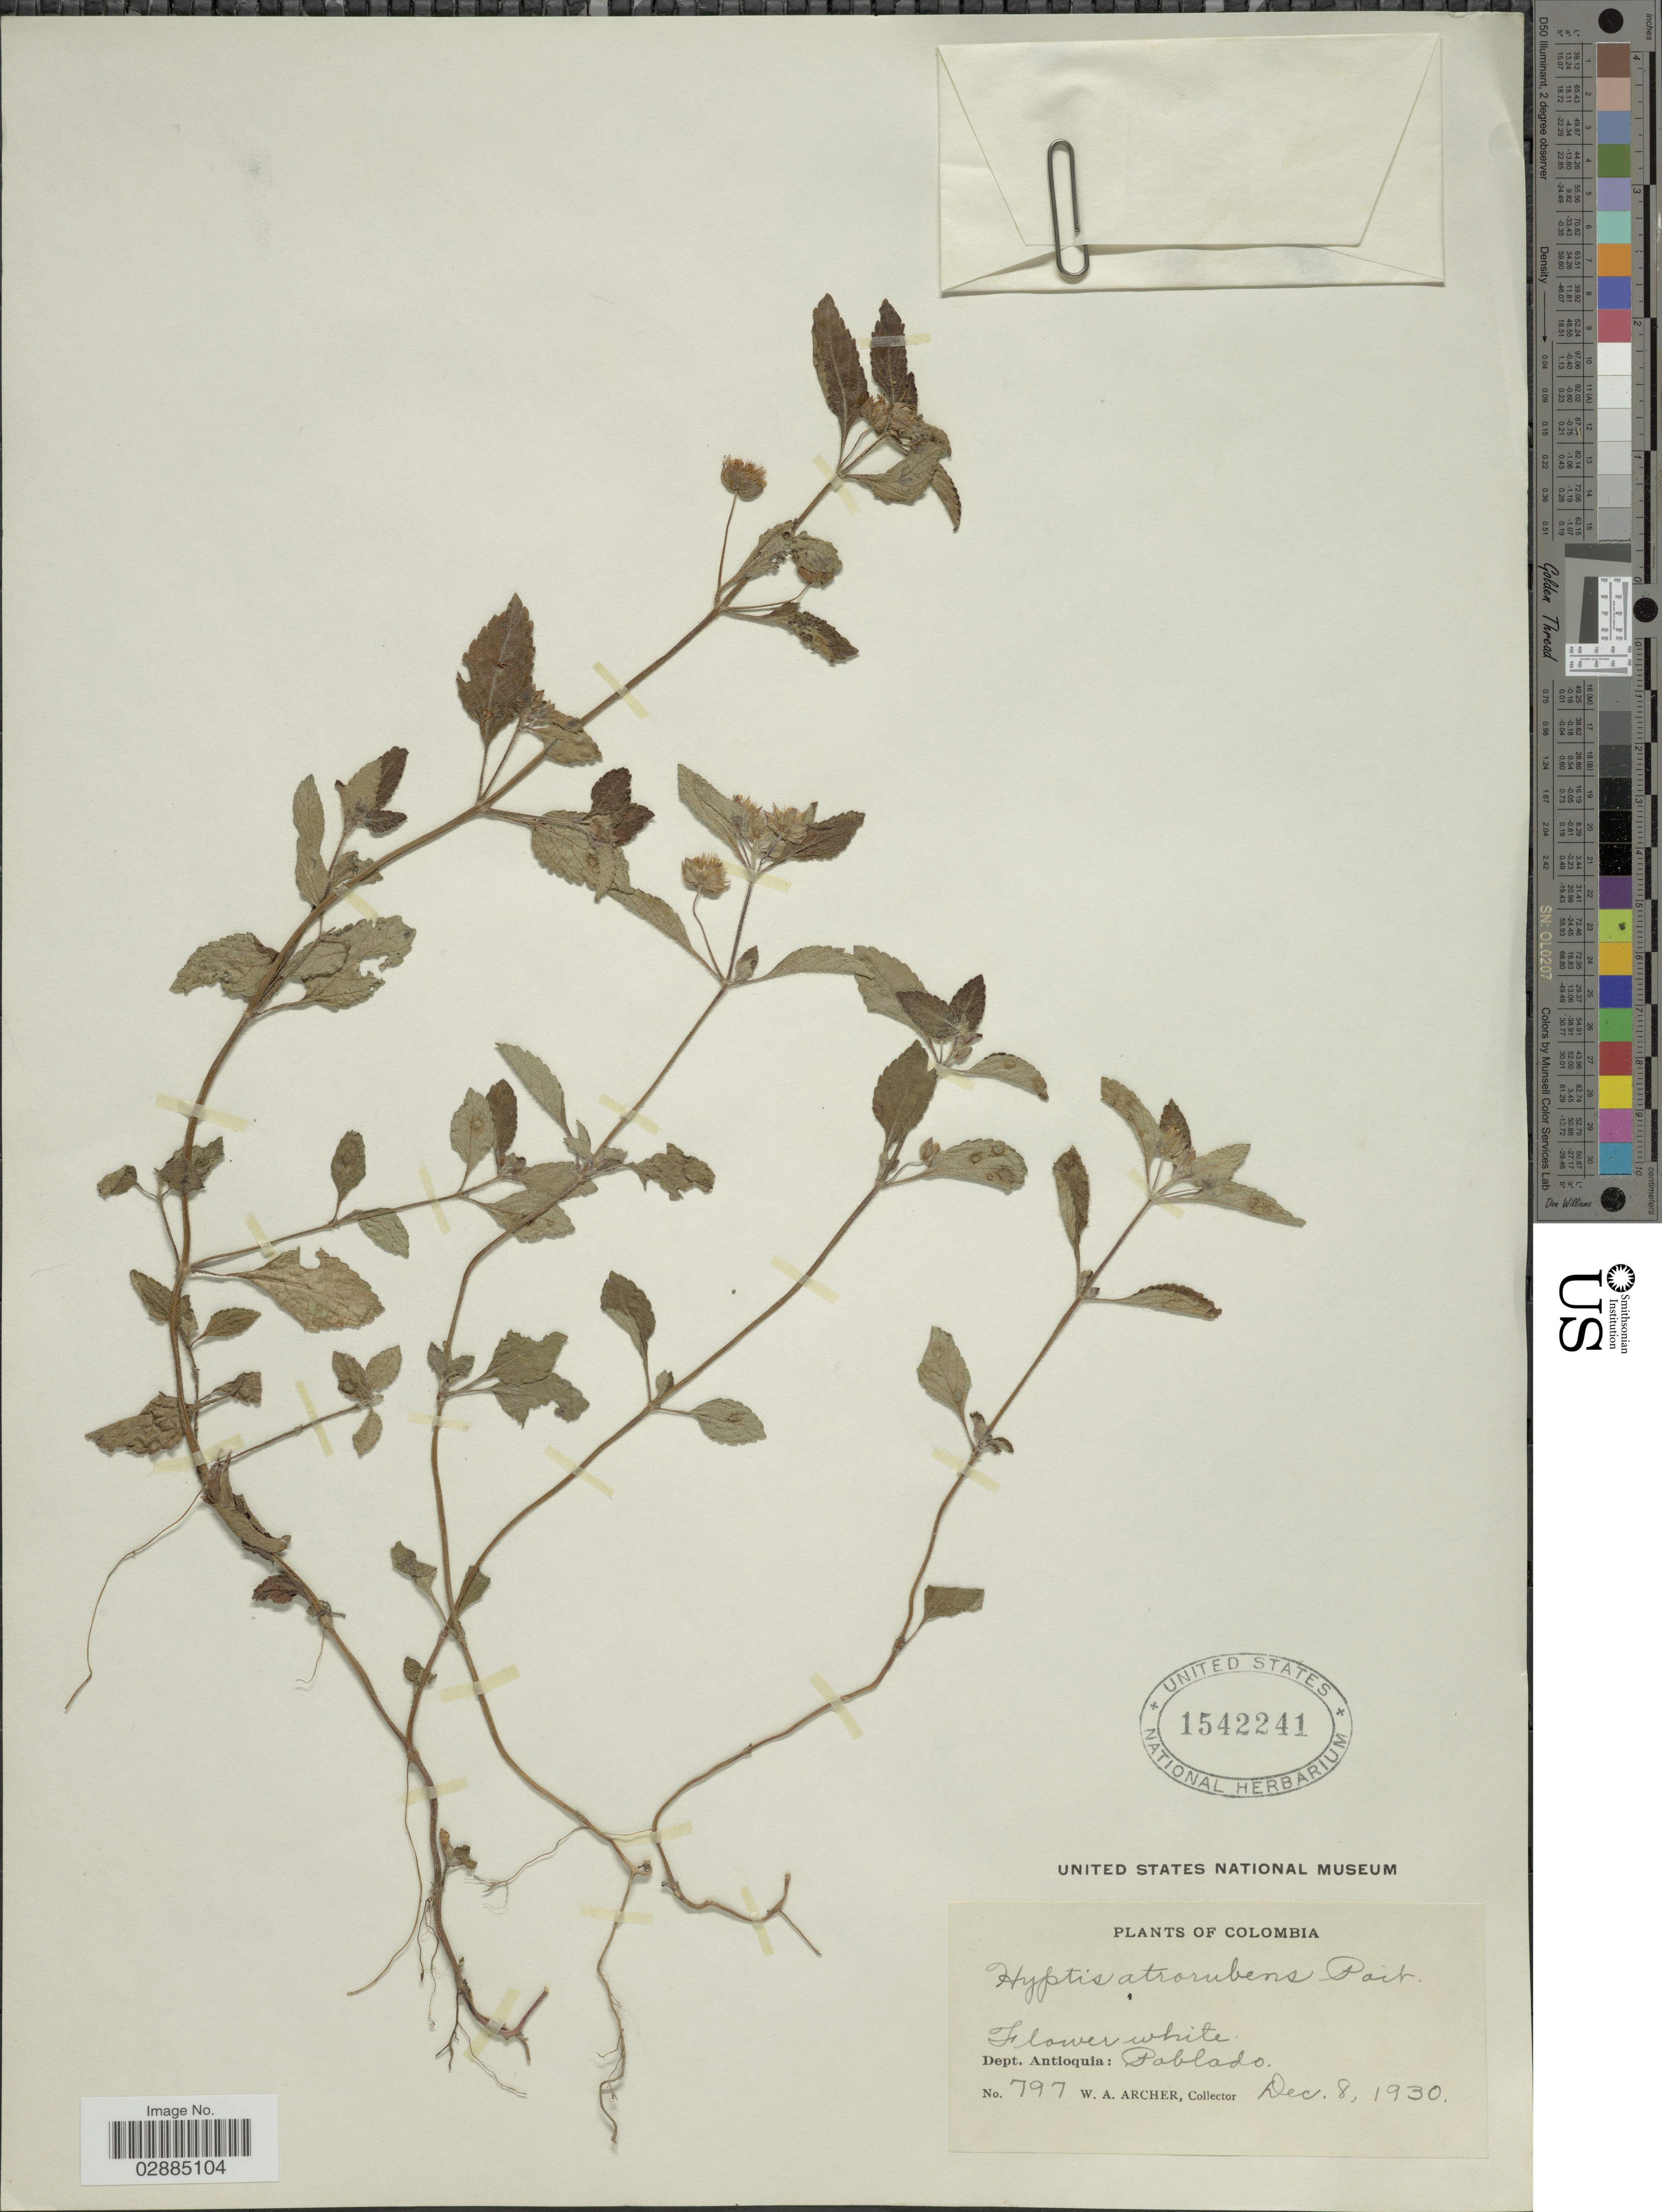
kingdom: Plantae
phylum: Tracheophyta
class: Magnoliopsida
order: Lamiales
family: Lamiaceae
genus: Hyptis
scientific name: Hyptis atrorubens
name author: Poit.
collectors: W. Archer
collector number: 797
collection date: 1930-12-08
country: Colombia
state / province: Antioquia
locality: Dept. Antioquia, Pablado.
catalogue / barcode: US 1542241